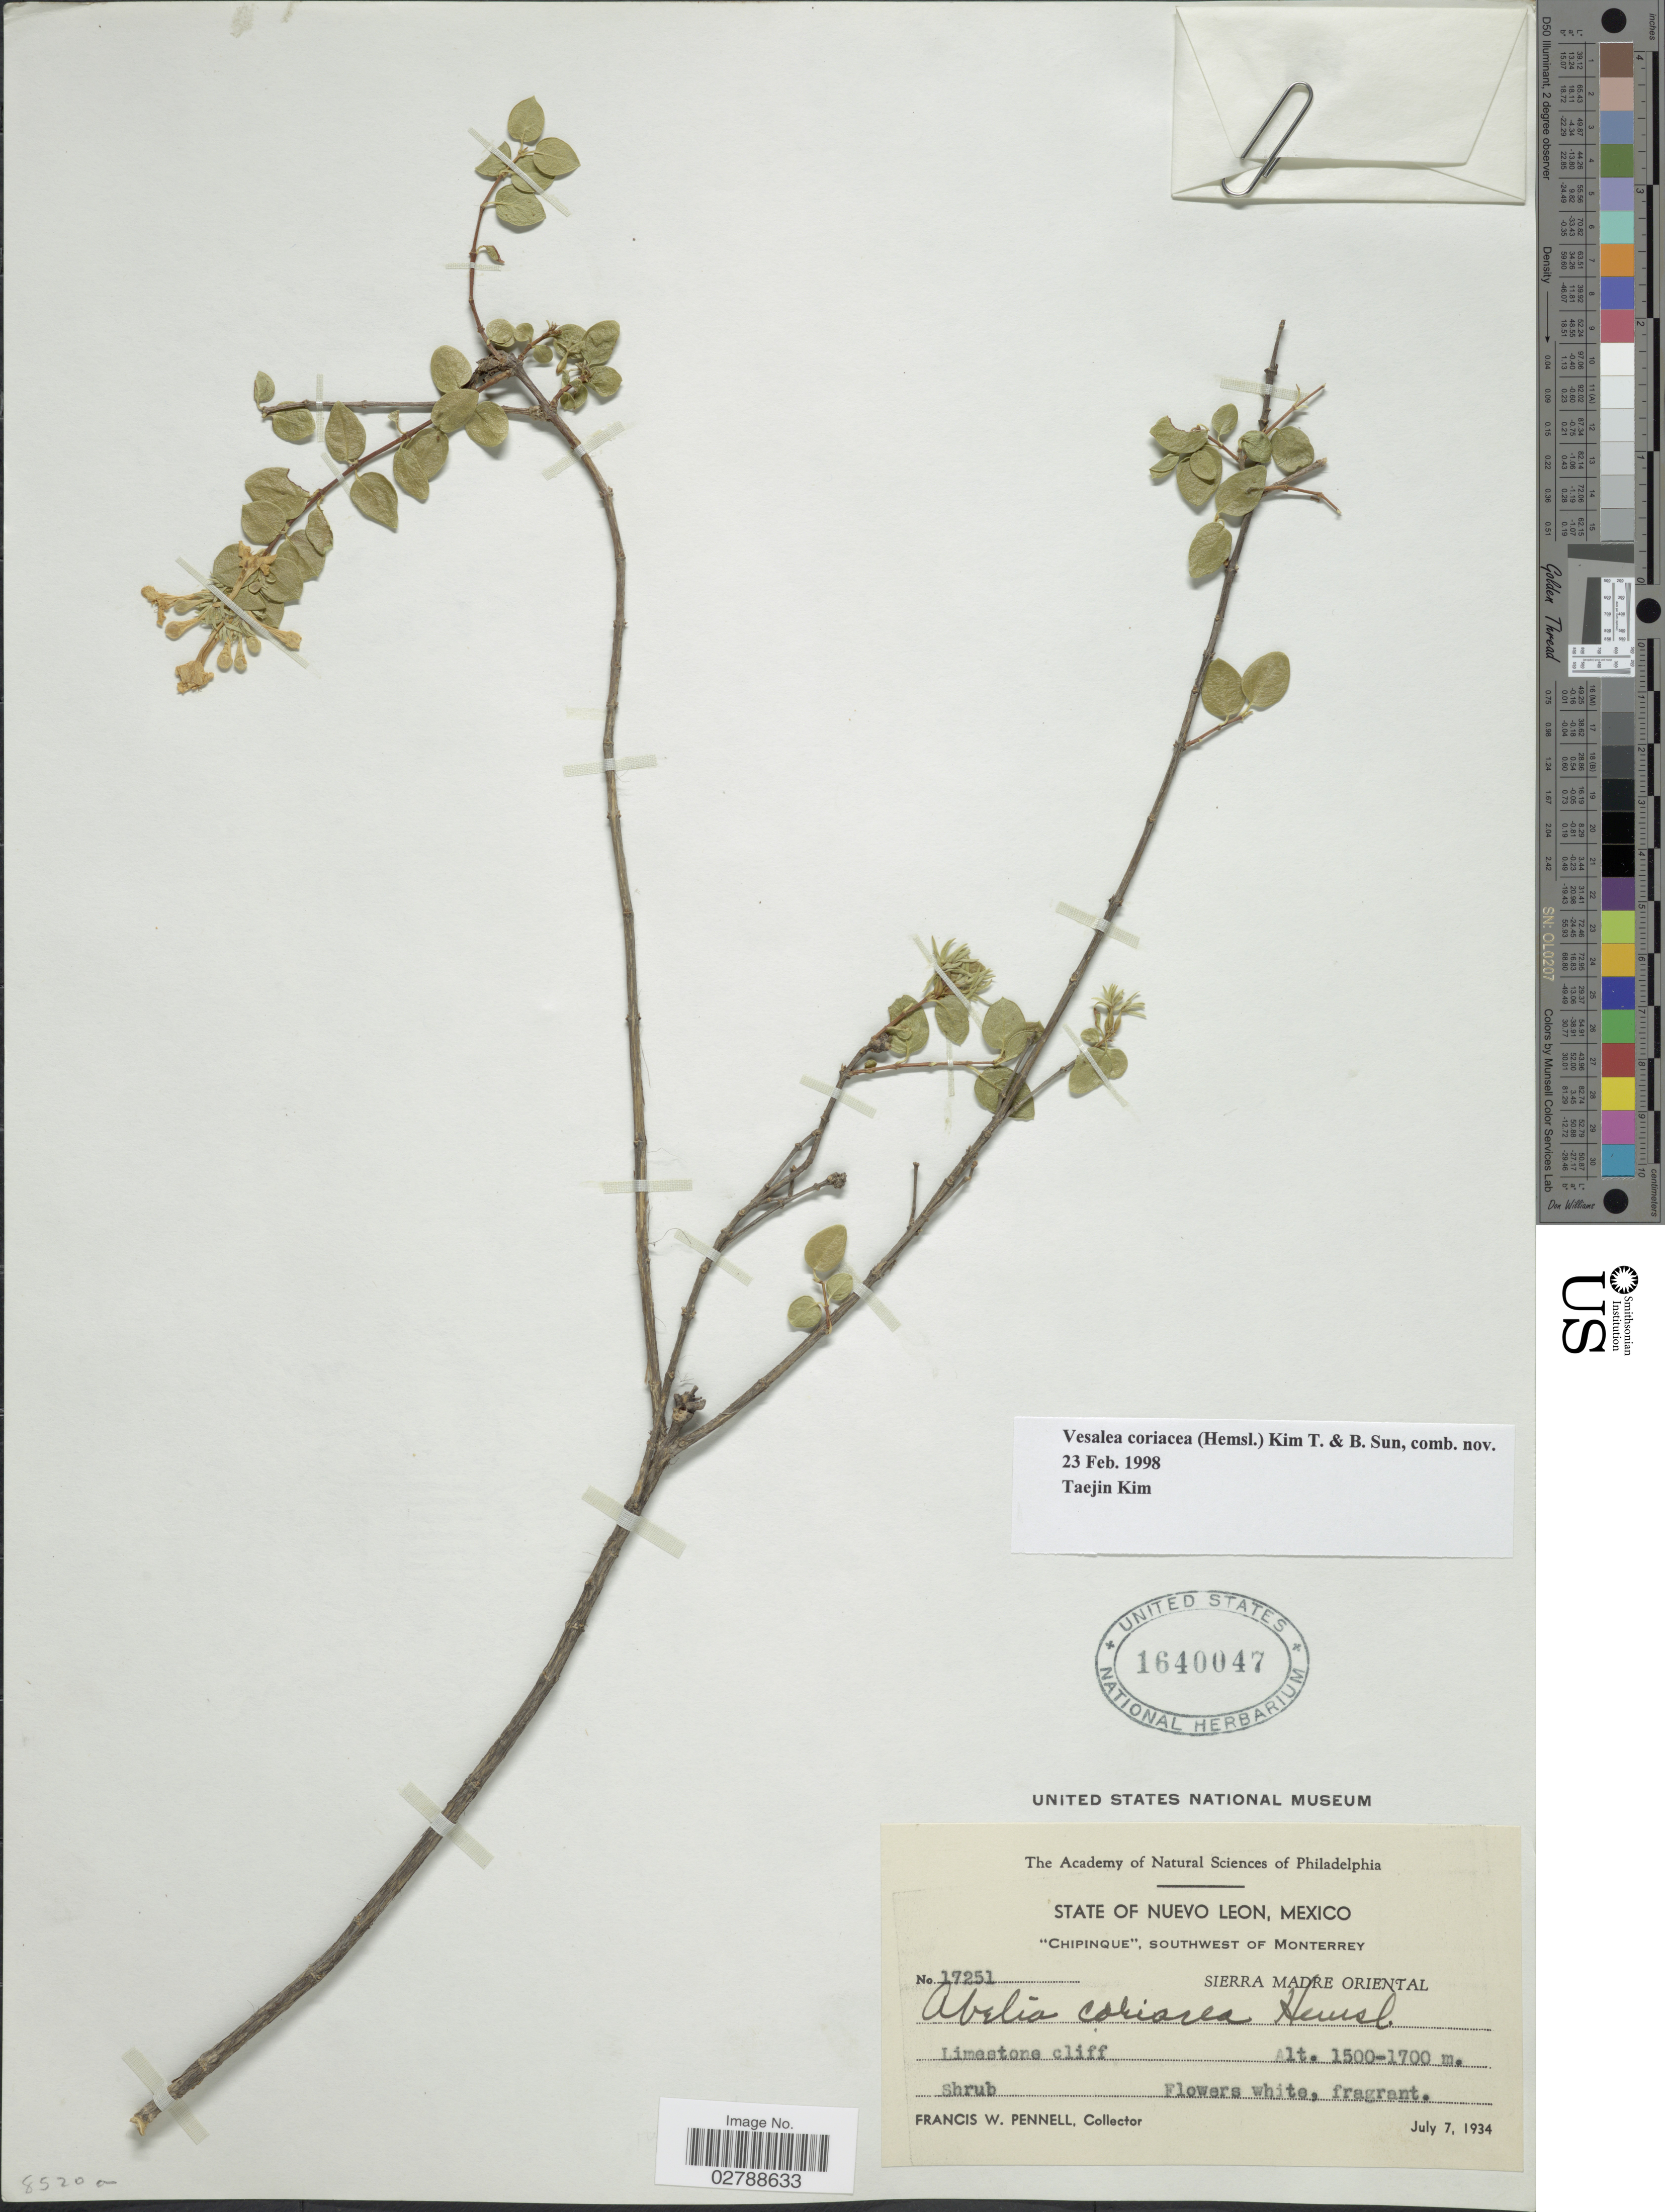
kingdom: Plantae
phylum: Tracheophyta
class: Magnoliopsida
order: Dipsacales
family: Caprifoliaceae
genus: Vesalea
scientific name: Vesalea coriacea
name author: (Hemsl.) Kim & Sun ex Landrein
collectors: F. W. Pennell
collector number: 17251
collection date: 1934-07-07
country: Mexico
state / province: Nuevo León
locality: Chipinque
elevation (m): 1500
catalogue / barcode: US 1640047